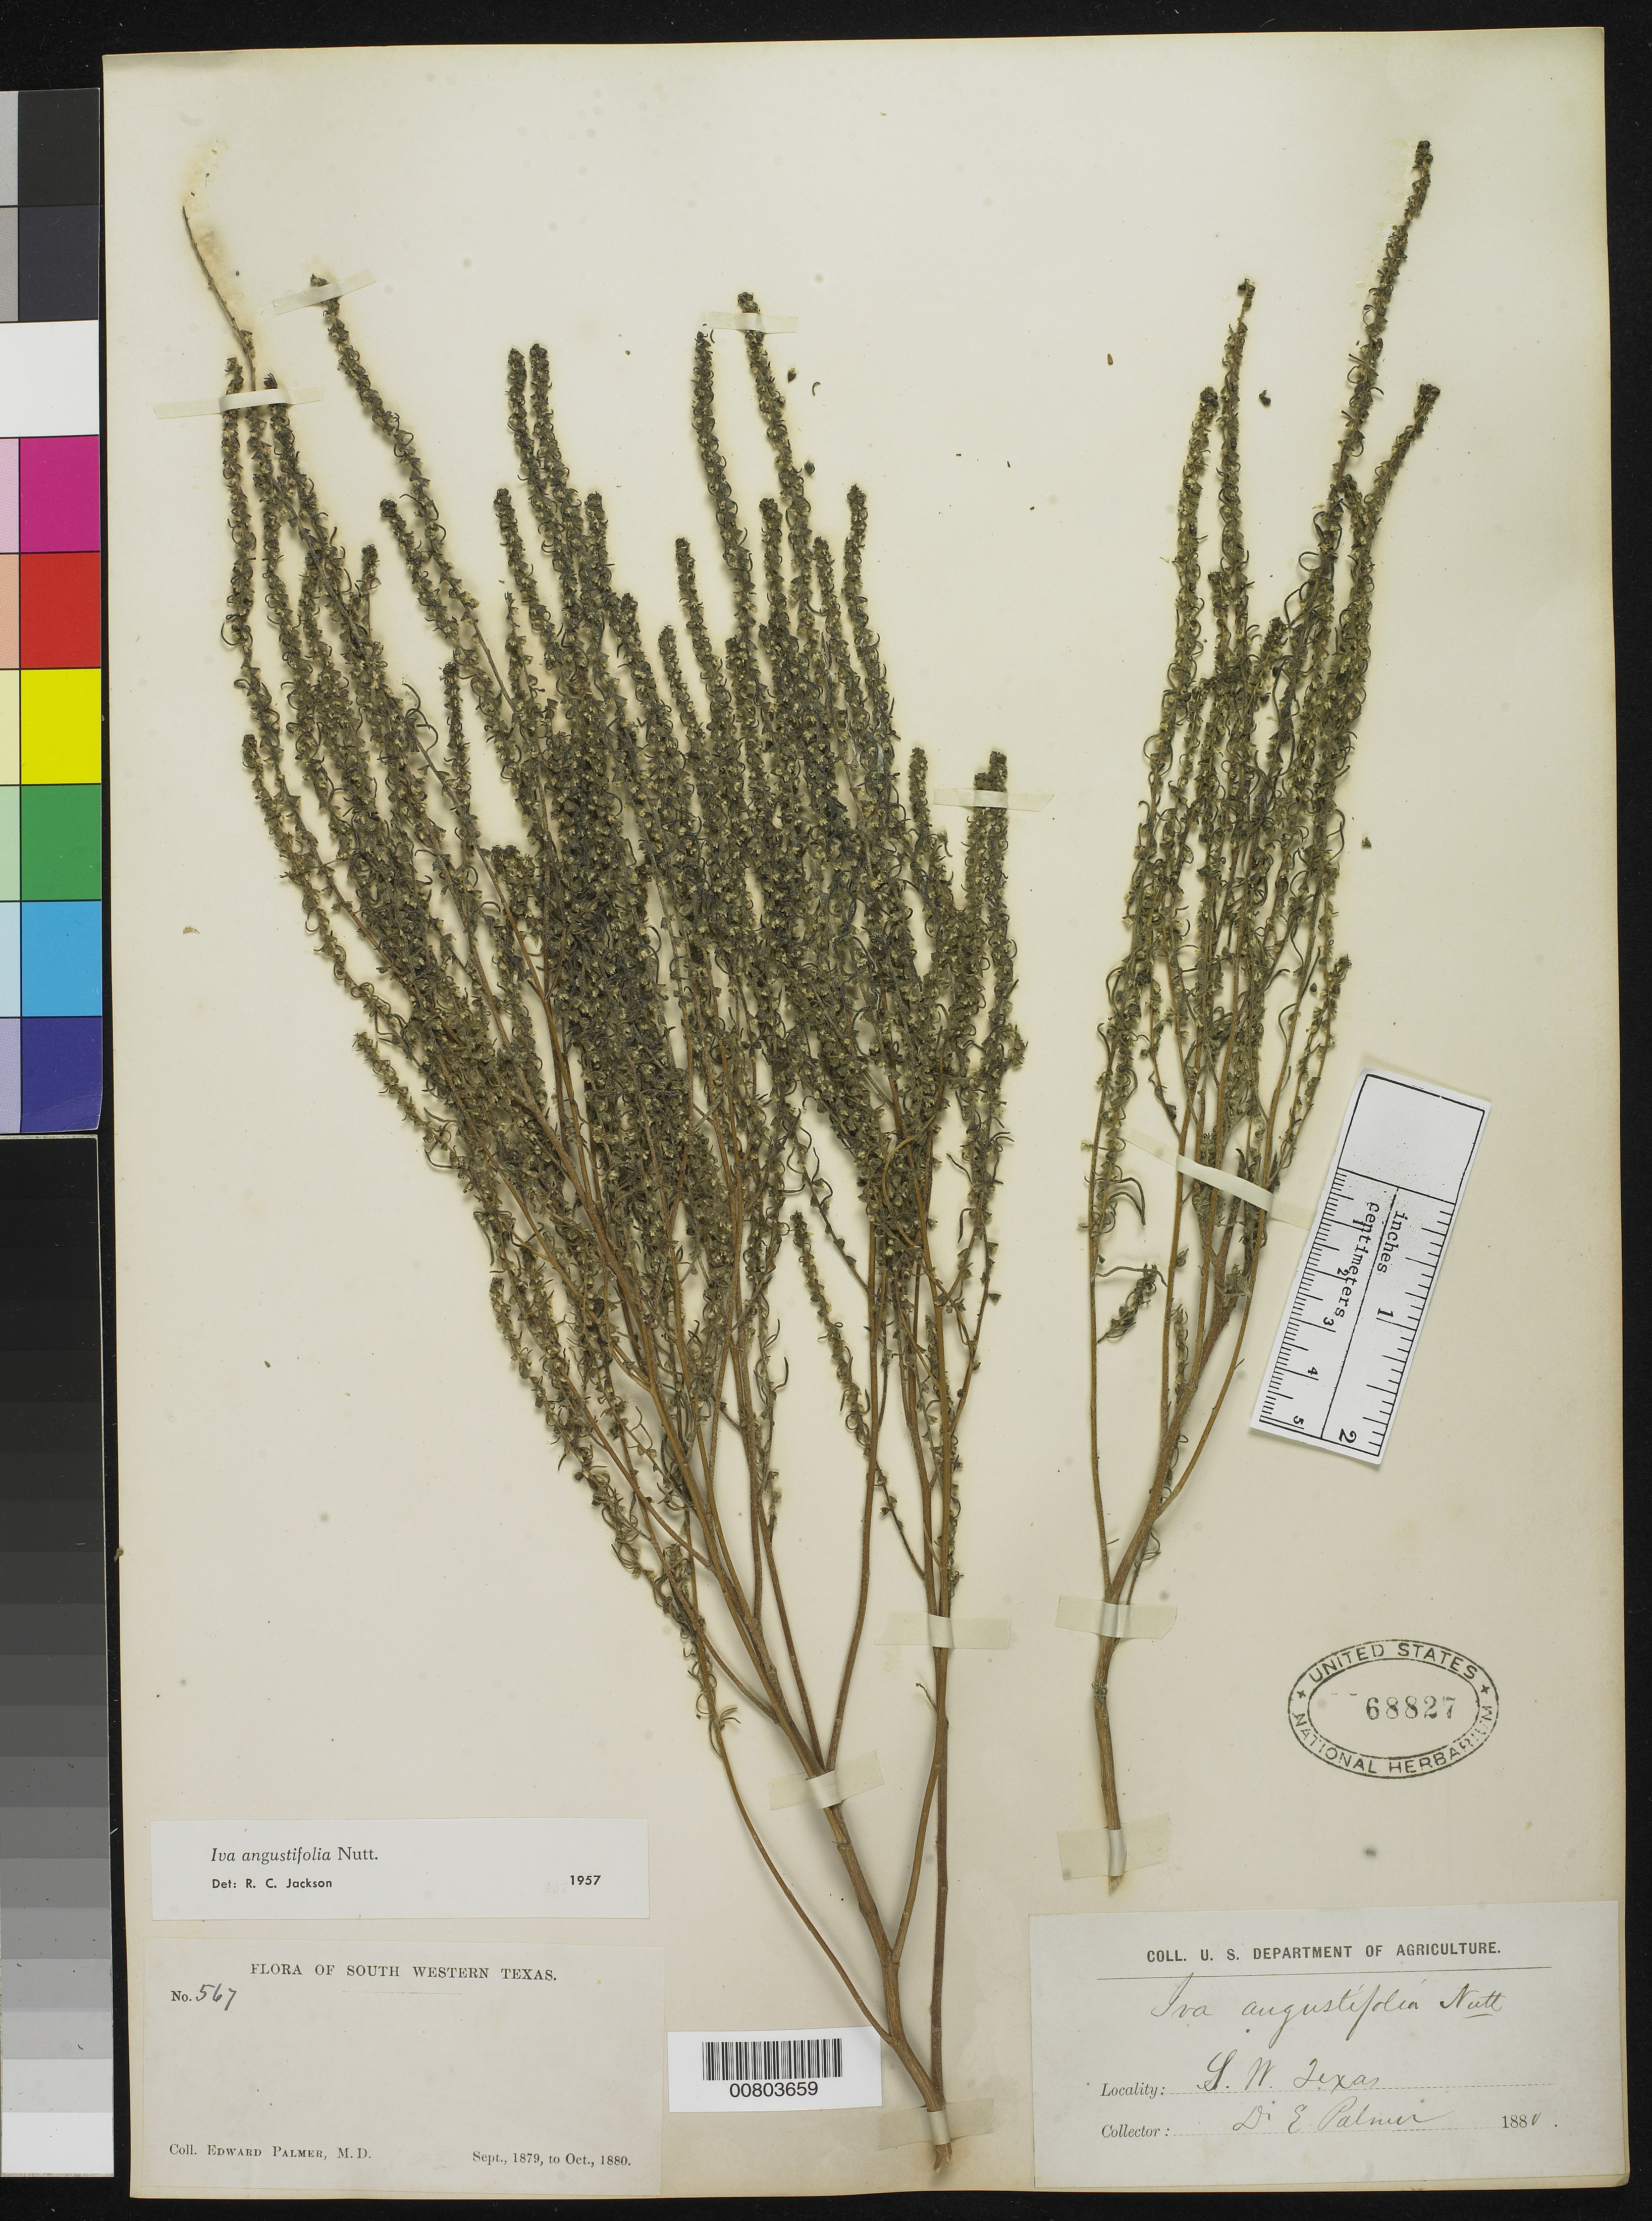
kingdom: Plantae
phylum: Tracheophyta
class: Magnoliopsida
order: Asterales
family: Asteraceae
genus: Iva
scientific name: Iva angustifolia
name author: Nutt.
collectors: E. Palmer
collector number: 567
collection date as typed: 1880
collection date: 1880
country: United States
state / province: Texas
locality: SW Texas.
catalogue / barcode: US 68827